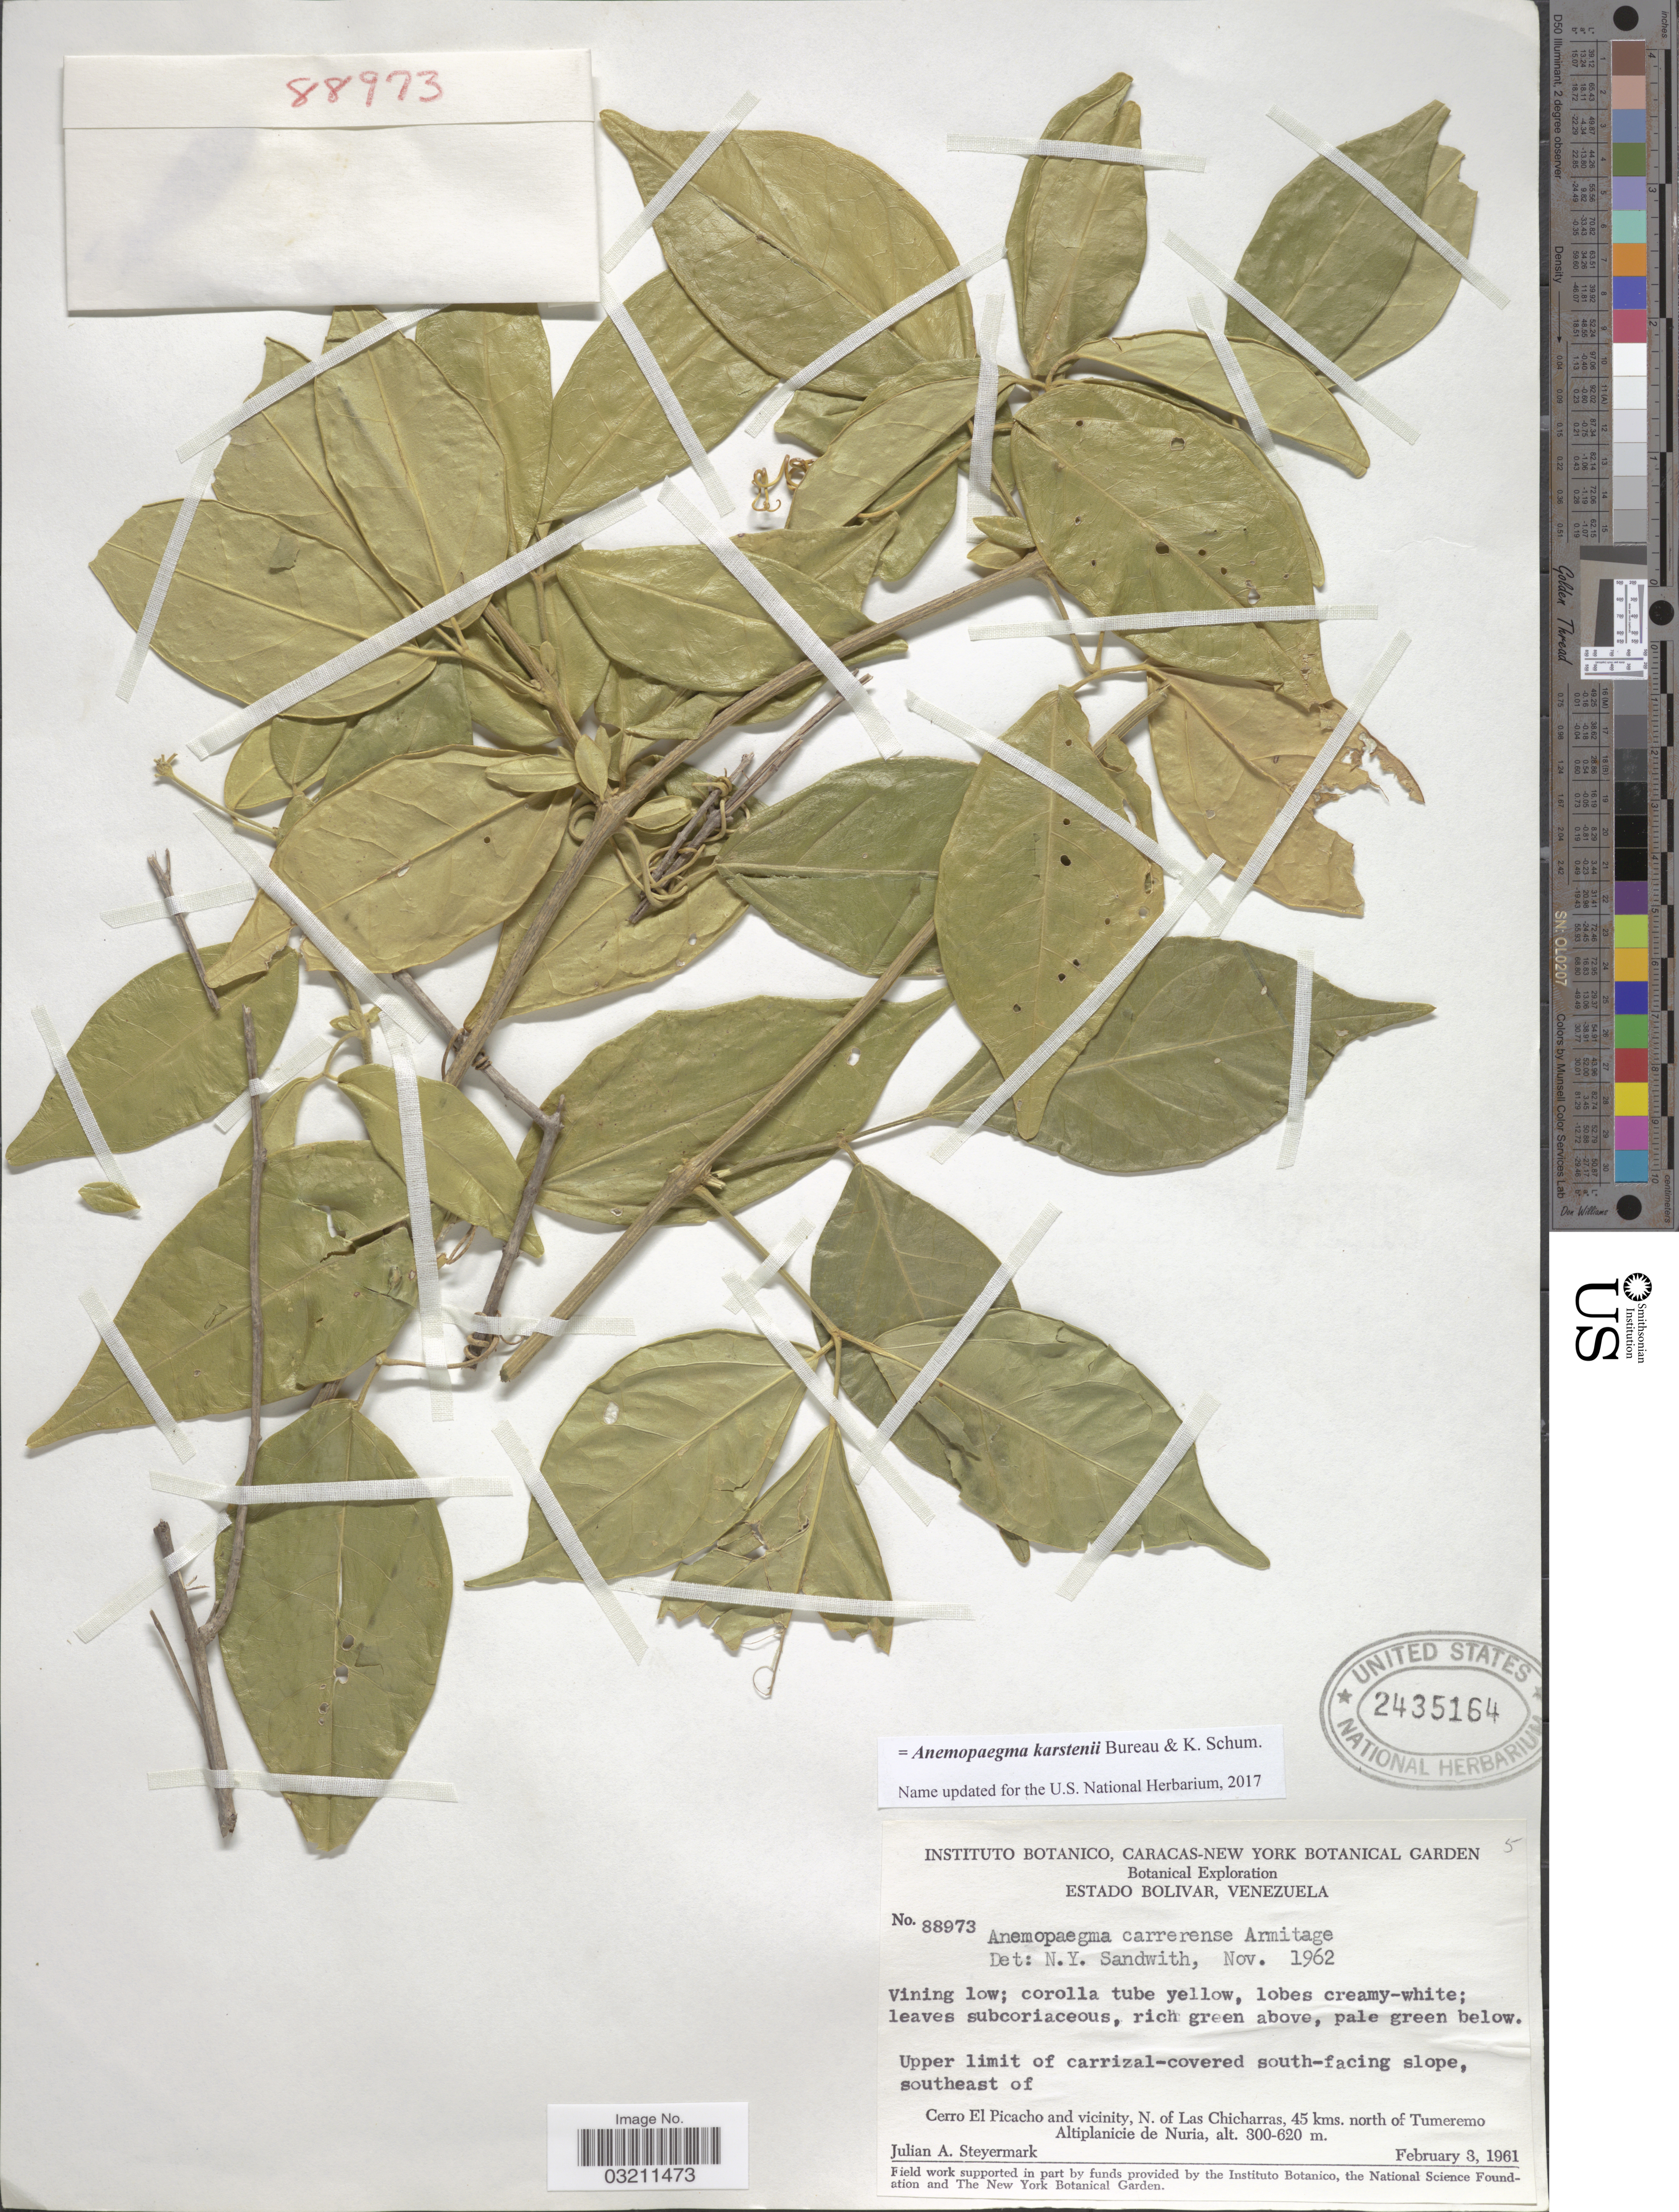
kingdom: Plantae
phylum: Tracheophyta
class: Magnoliopsida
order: Lamiales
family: Bignoniaceae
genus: Anemopaegma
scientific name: Anemopaegma karstenii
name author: Bureau & K. Schum.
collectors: J. Steyermark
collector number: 88973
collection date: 1961-02-03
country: Venezuela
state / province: Bolivar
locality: Upper limit of carrizal-covered south-facing slope, southeast of Cerro El Picacho and vicinity, N. of Las Chicharras, 45 kms. north of Tumeremo Altiplanicie de Nuria.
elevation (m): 300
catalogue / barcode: US 2435164